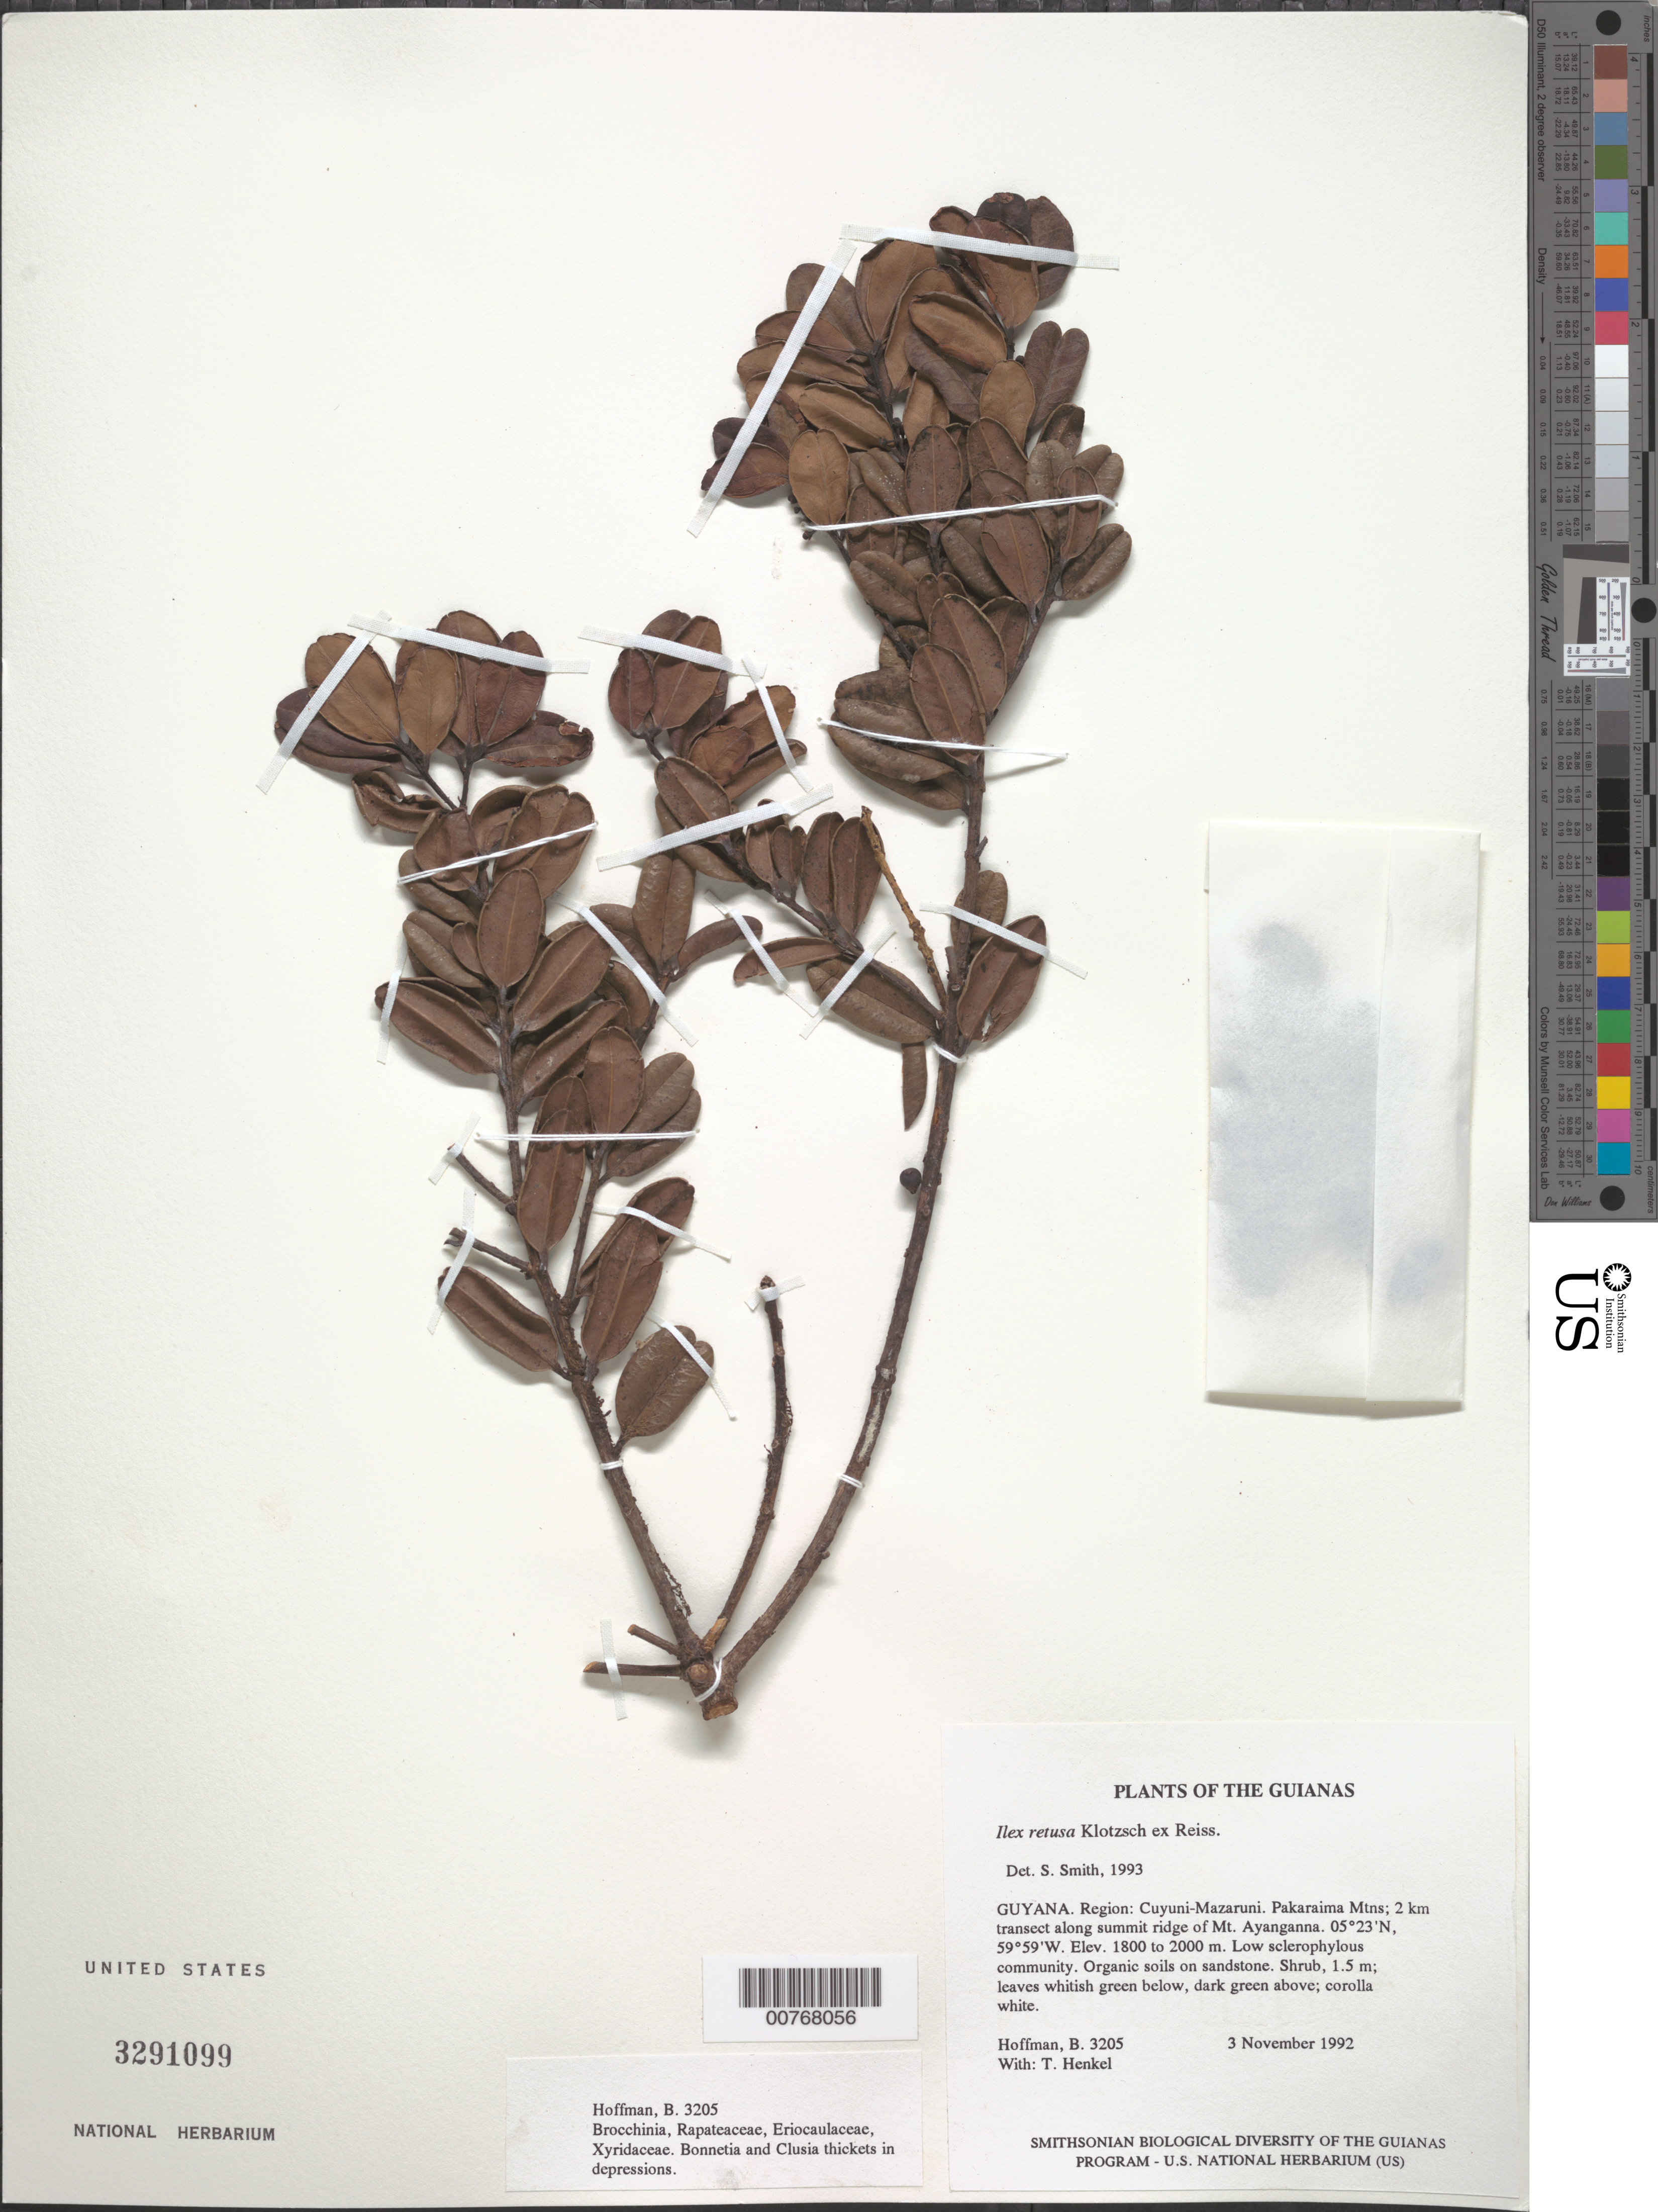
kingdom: Plantae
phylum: Tracheophyta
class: Magnoliopsida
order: Aquifoliales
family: Aquifoliaceae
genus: Ilex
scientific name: Ilex retusa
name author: Klotzsch ex Reissek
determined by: Smith, Stephen F., (US), NMNH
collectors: B. Hoffman & T. Henkel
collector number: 3205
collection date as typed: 3 November 1992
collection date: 1992-11-03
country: Guyana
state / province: Cuyuni-Mazaruni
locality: Pakaraima Mountains; 2 km transect along summit ridge of Mt. Ayanganna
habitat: Low sclerophylous community. Organic soils on sandstone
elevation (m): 1800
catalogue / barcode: US 3291099